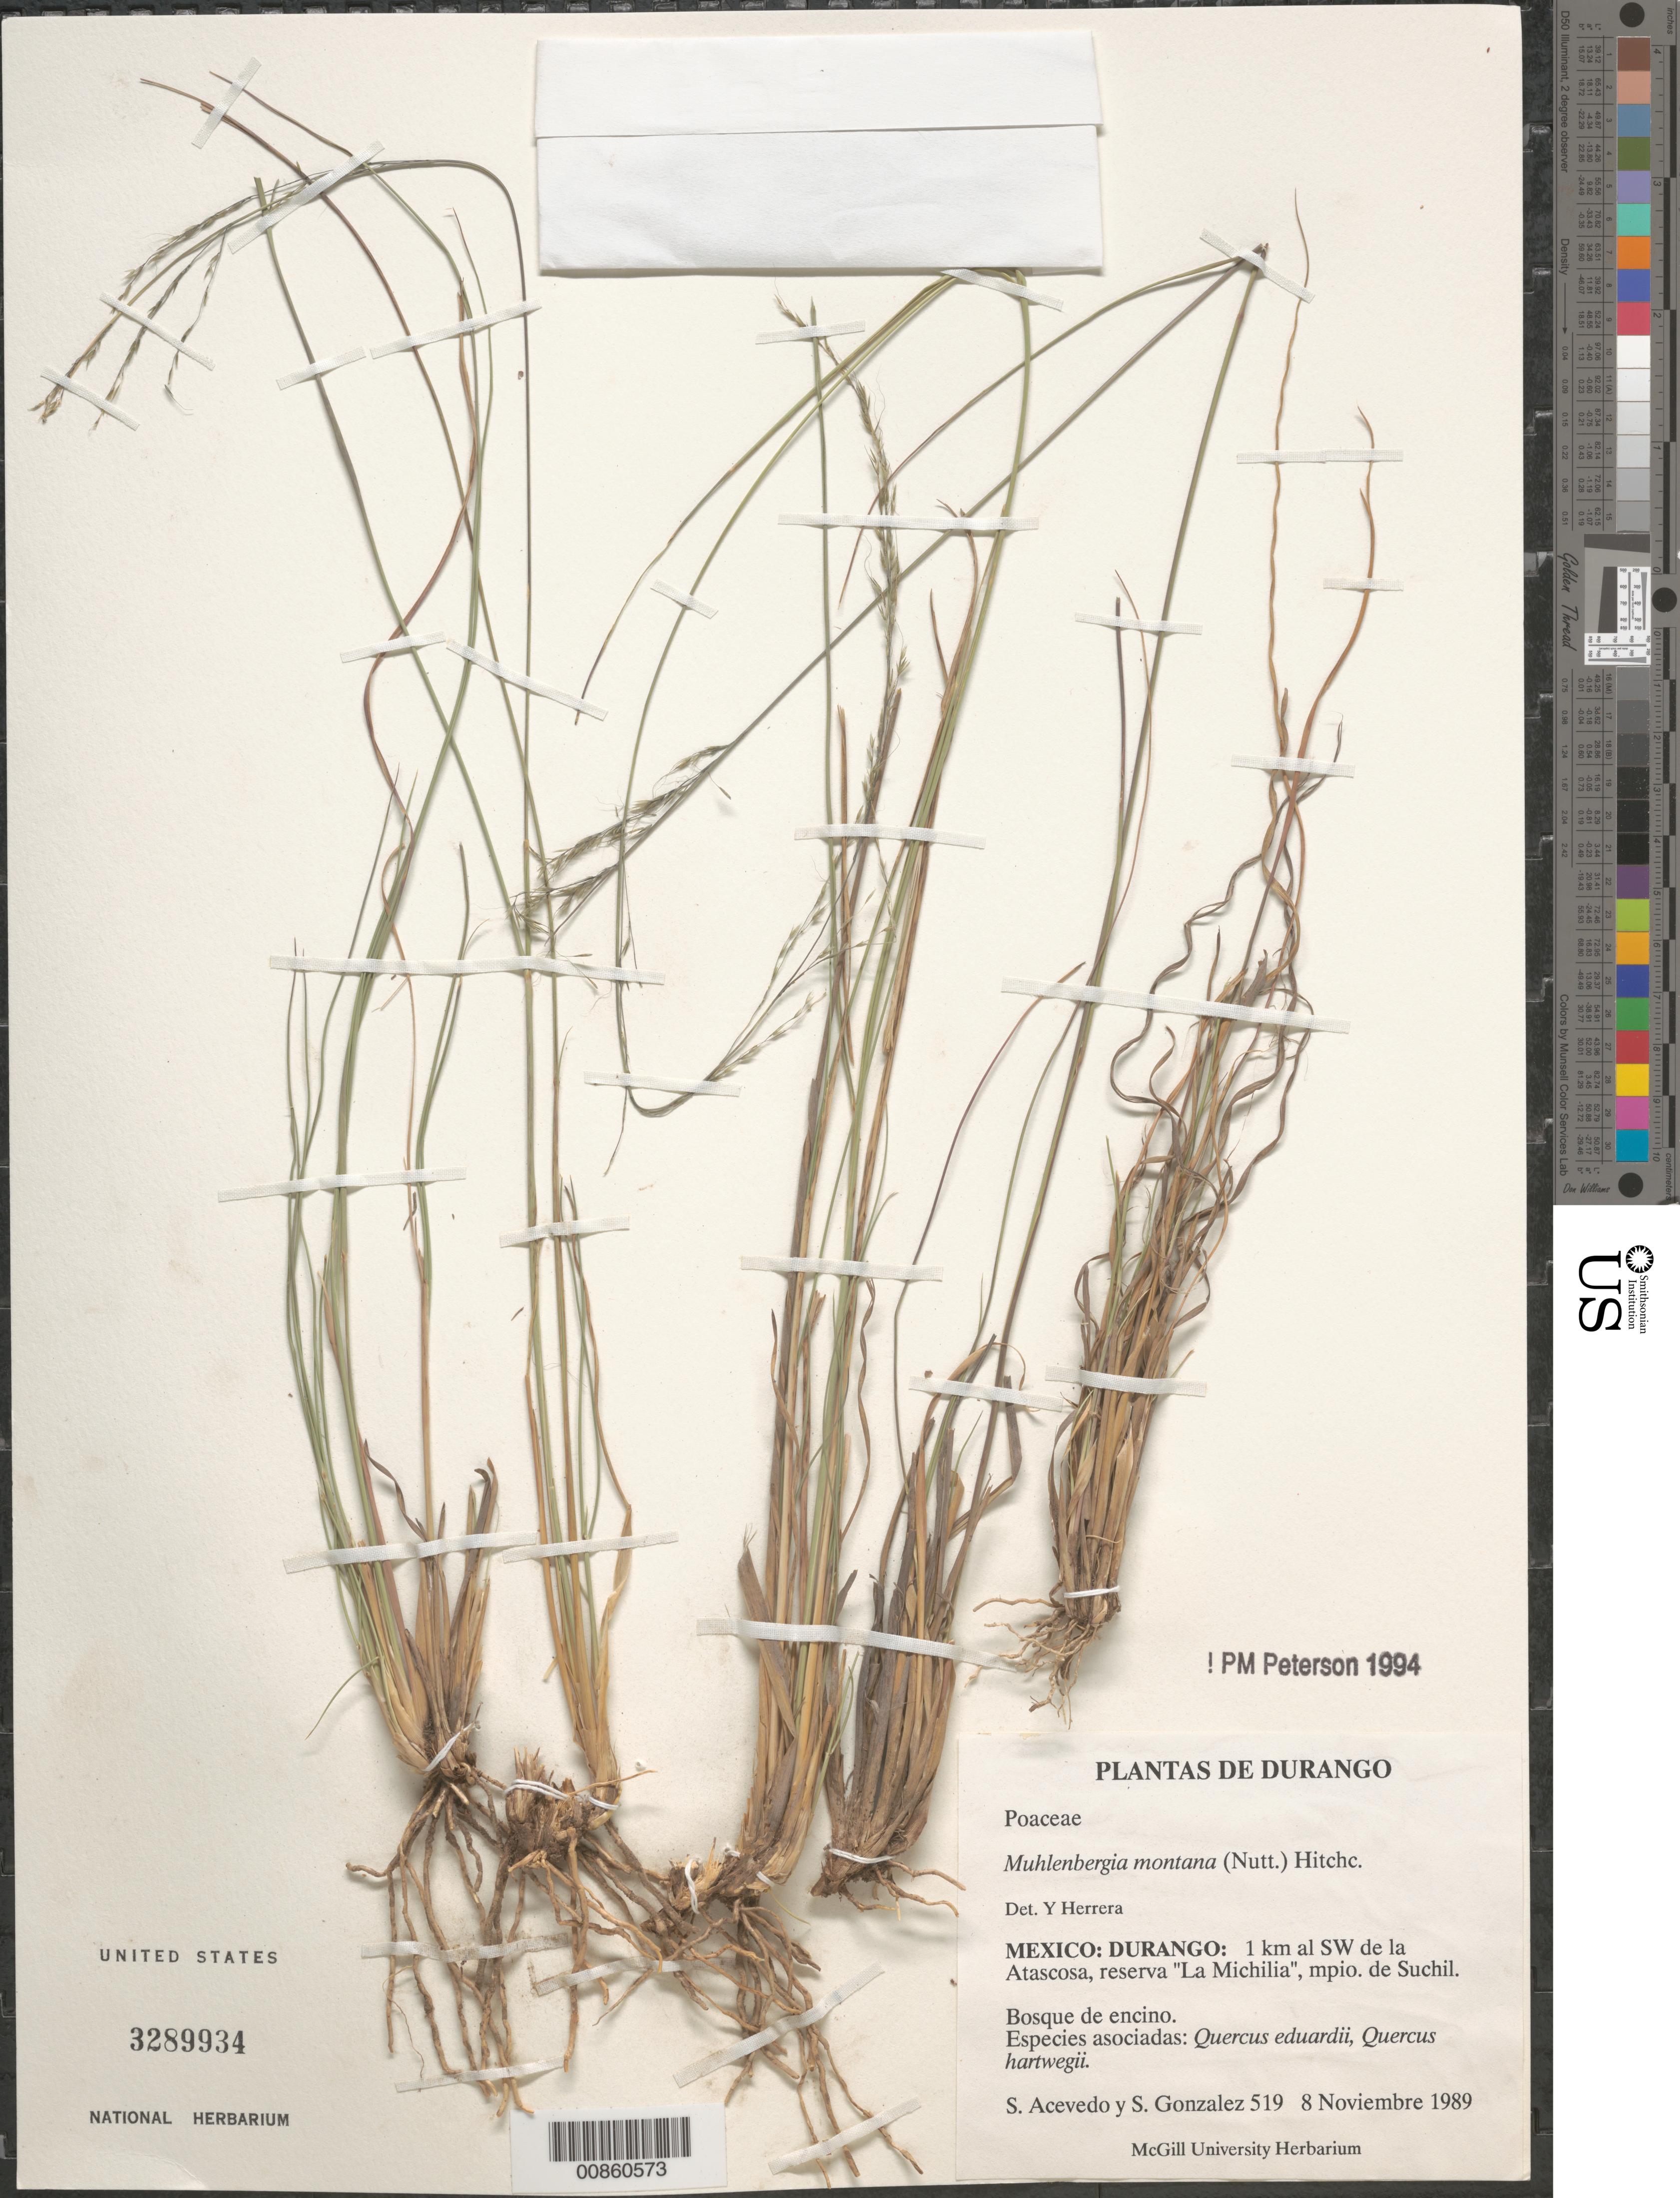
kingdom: Plantae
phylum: Tracheophyta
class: Liliopsida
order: Poales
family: Poaceae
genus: Muhlenbergia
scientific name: Muhlenbergia montana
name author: (Nutt.) Hitchc.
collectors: S. Acevedo & S. Gonzalez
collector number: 519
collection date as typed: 08 Nov 1989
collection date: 1989-11-08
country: Mexico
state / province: Durango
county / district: Súchil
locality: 1 km al SW de La Atascosa, Reserva de la Biosfera La Michilía, mpio. Súchil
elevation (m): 2200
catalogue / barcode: US 3289934